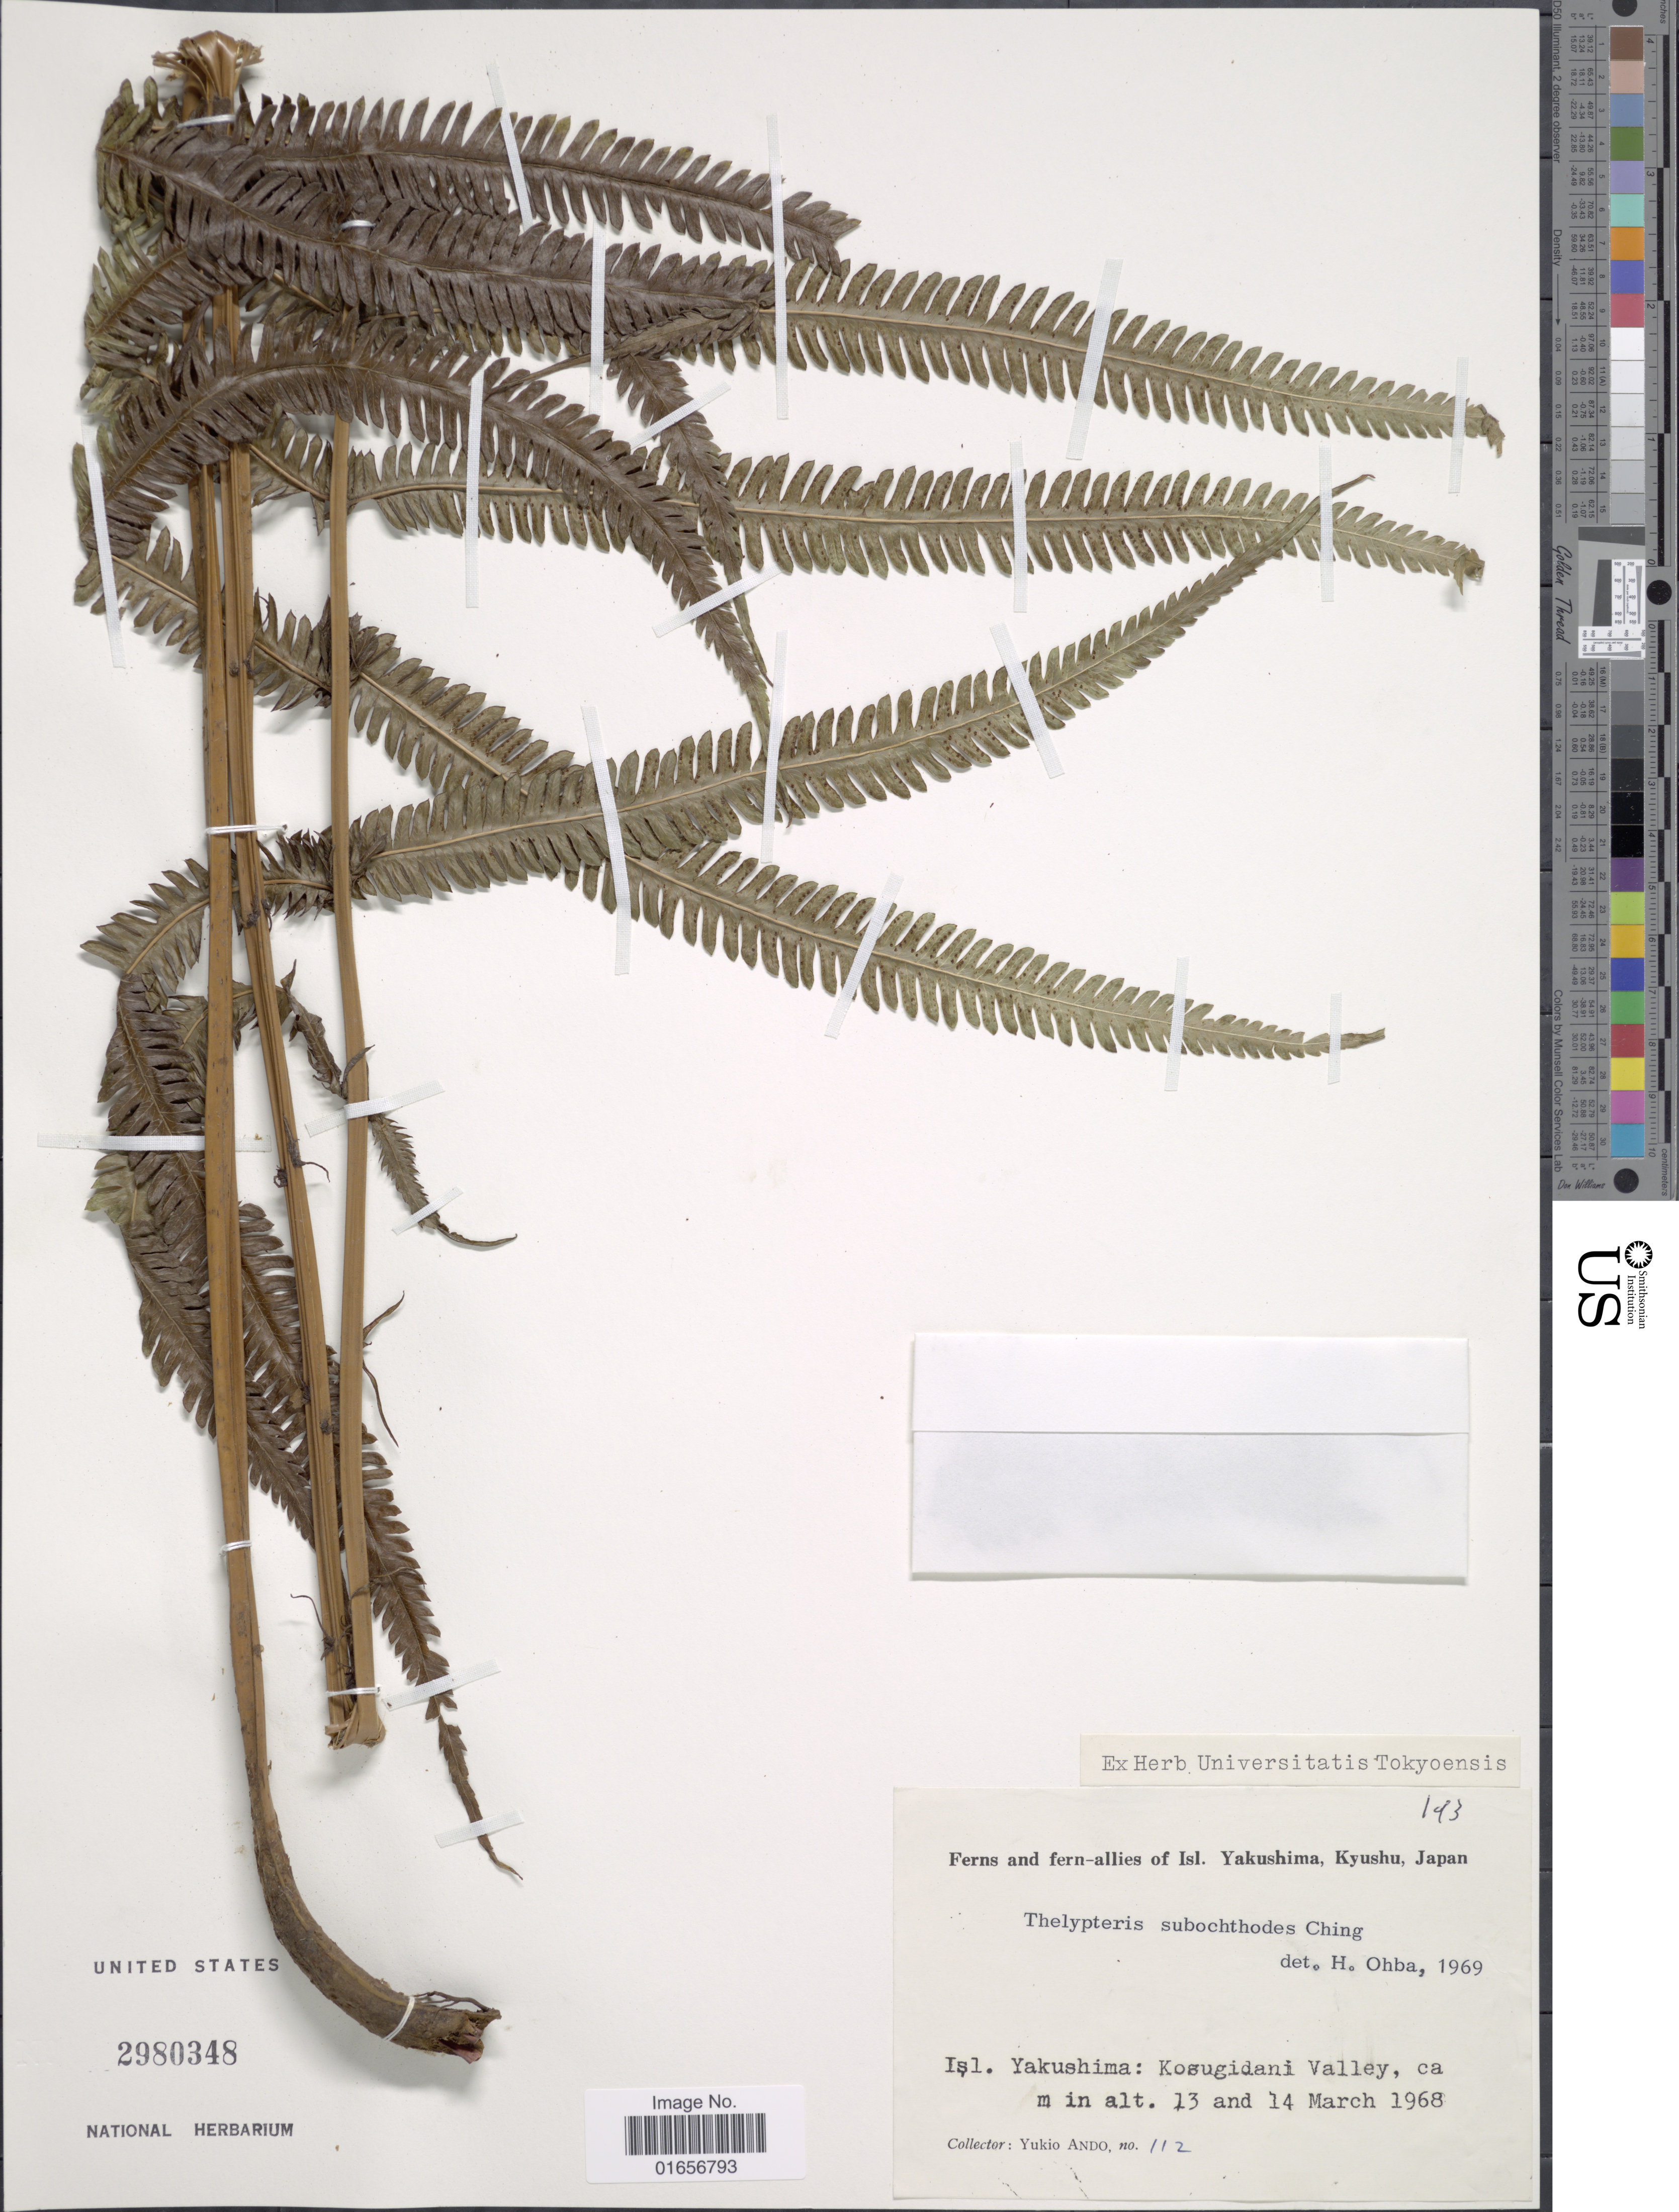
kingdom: Plantae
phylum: Tracheophyta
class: Polypodiopsida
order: Polypodiales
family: Thelypteridaceae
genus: Pseudocyclosorus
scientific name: Pseudocyclosorus subochthodes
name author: (Ching) Ching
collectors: P. Andersen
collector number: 112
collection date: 1968-03-13/1968-03-14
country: Japan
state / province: Kagosima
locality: Kyushu, Isl. Yakushima: Kosugidani Valley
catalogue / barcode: US 2980348